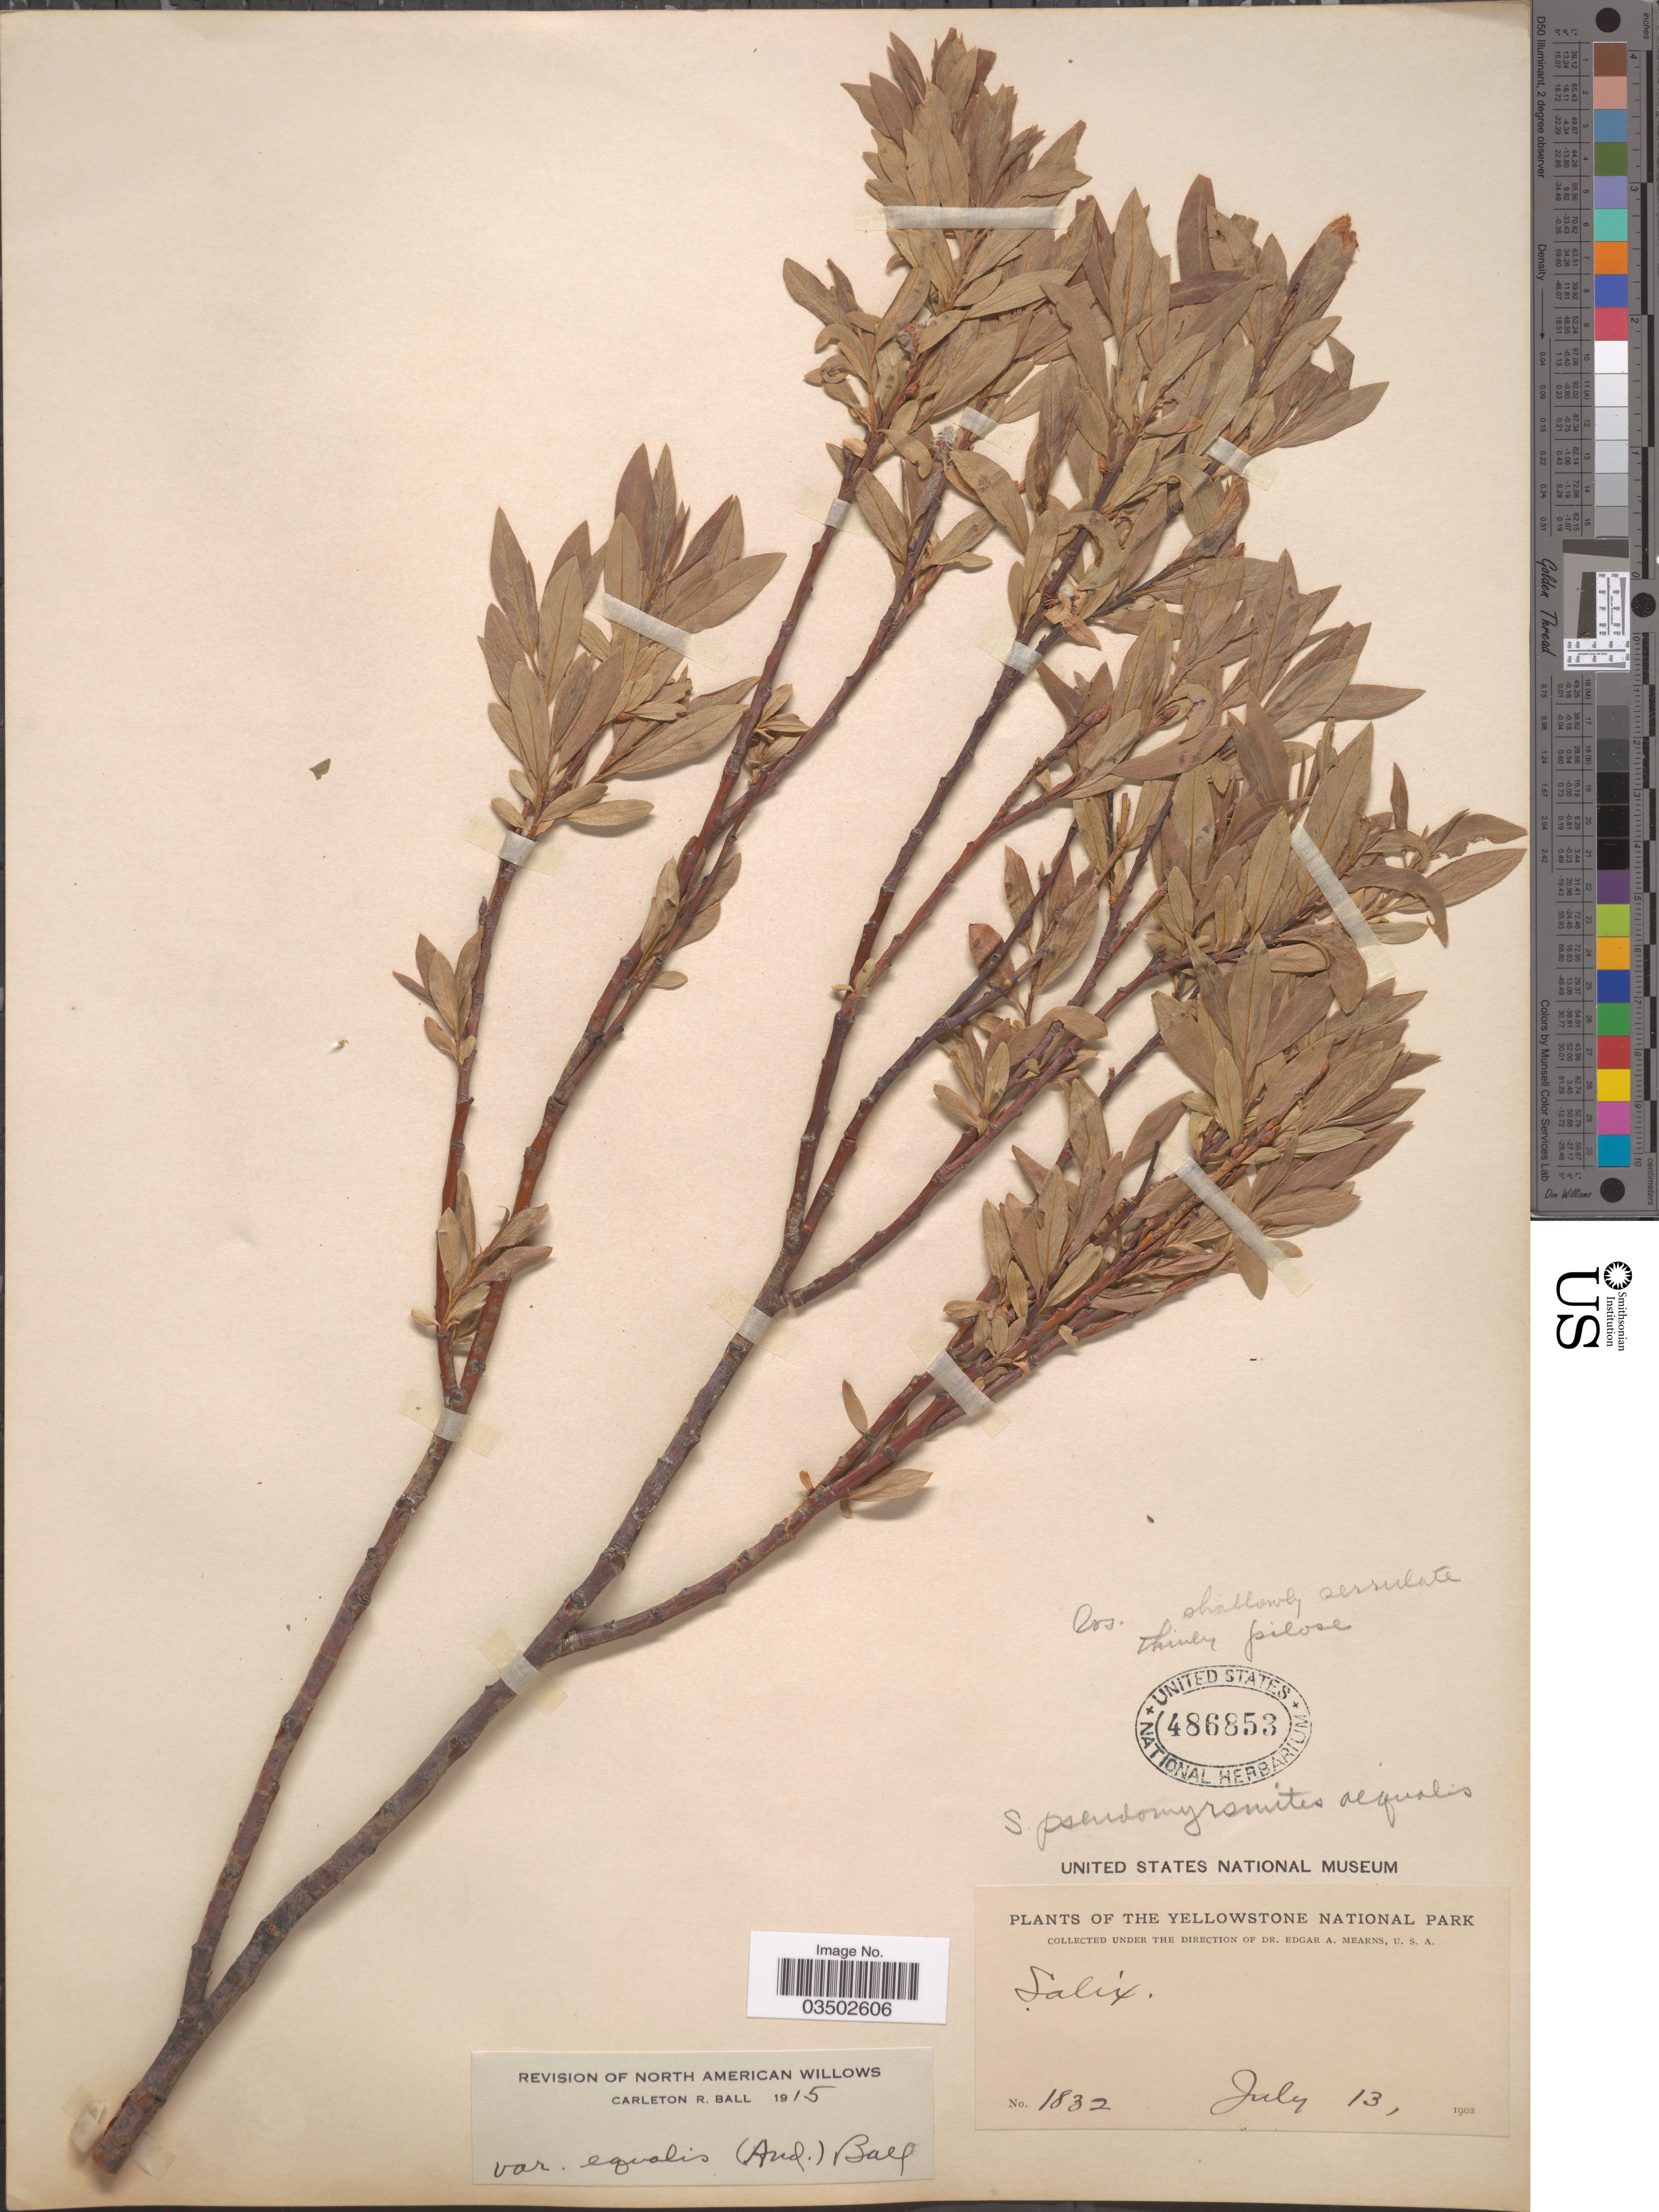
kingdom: Plantae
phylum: Tracheophyta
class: Magnoliopsida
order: Malpighiales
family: Salicaceae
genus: Salix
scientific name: Salix pseudocordata var. aequalis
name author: (Andersson) C.R. Ball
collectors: E. A. Mearns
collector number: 1832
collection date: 1902-07-13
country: United States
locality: The Yellowstone National Park.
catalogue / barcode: US 486853